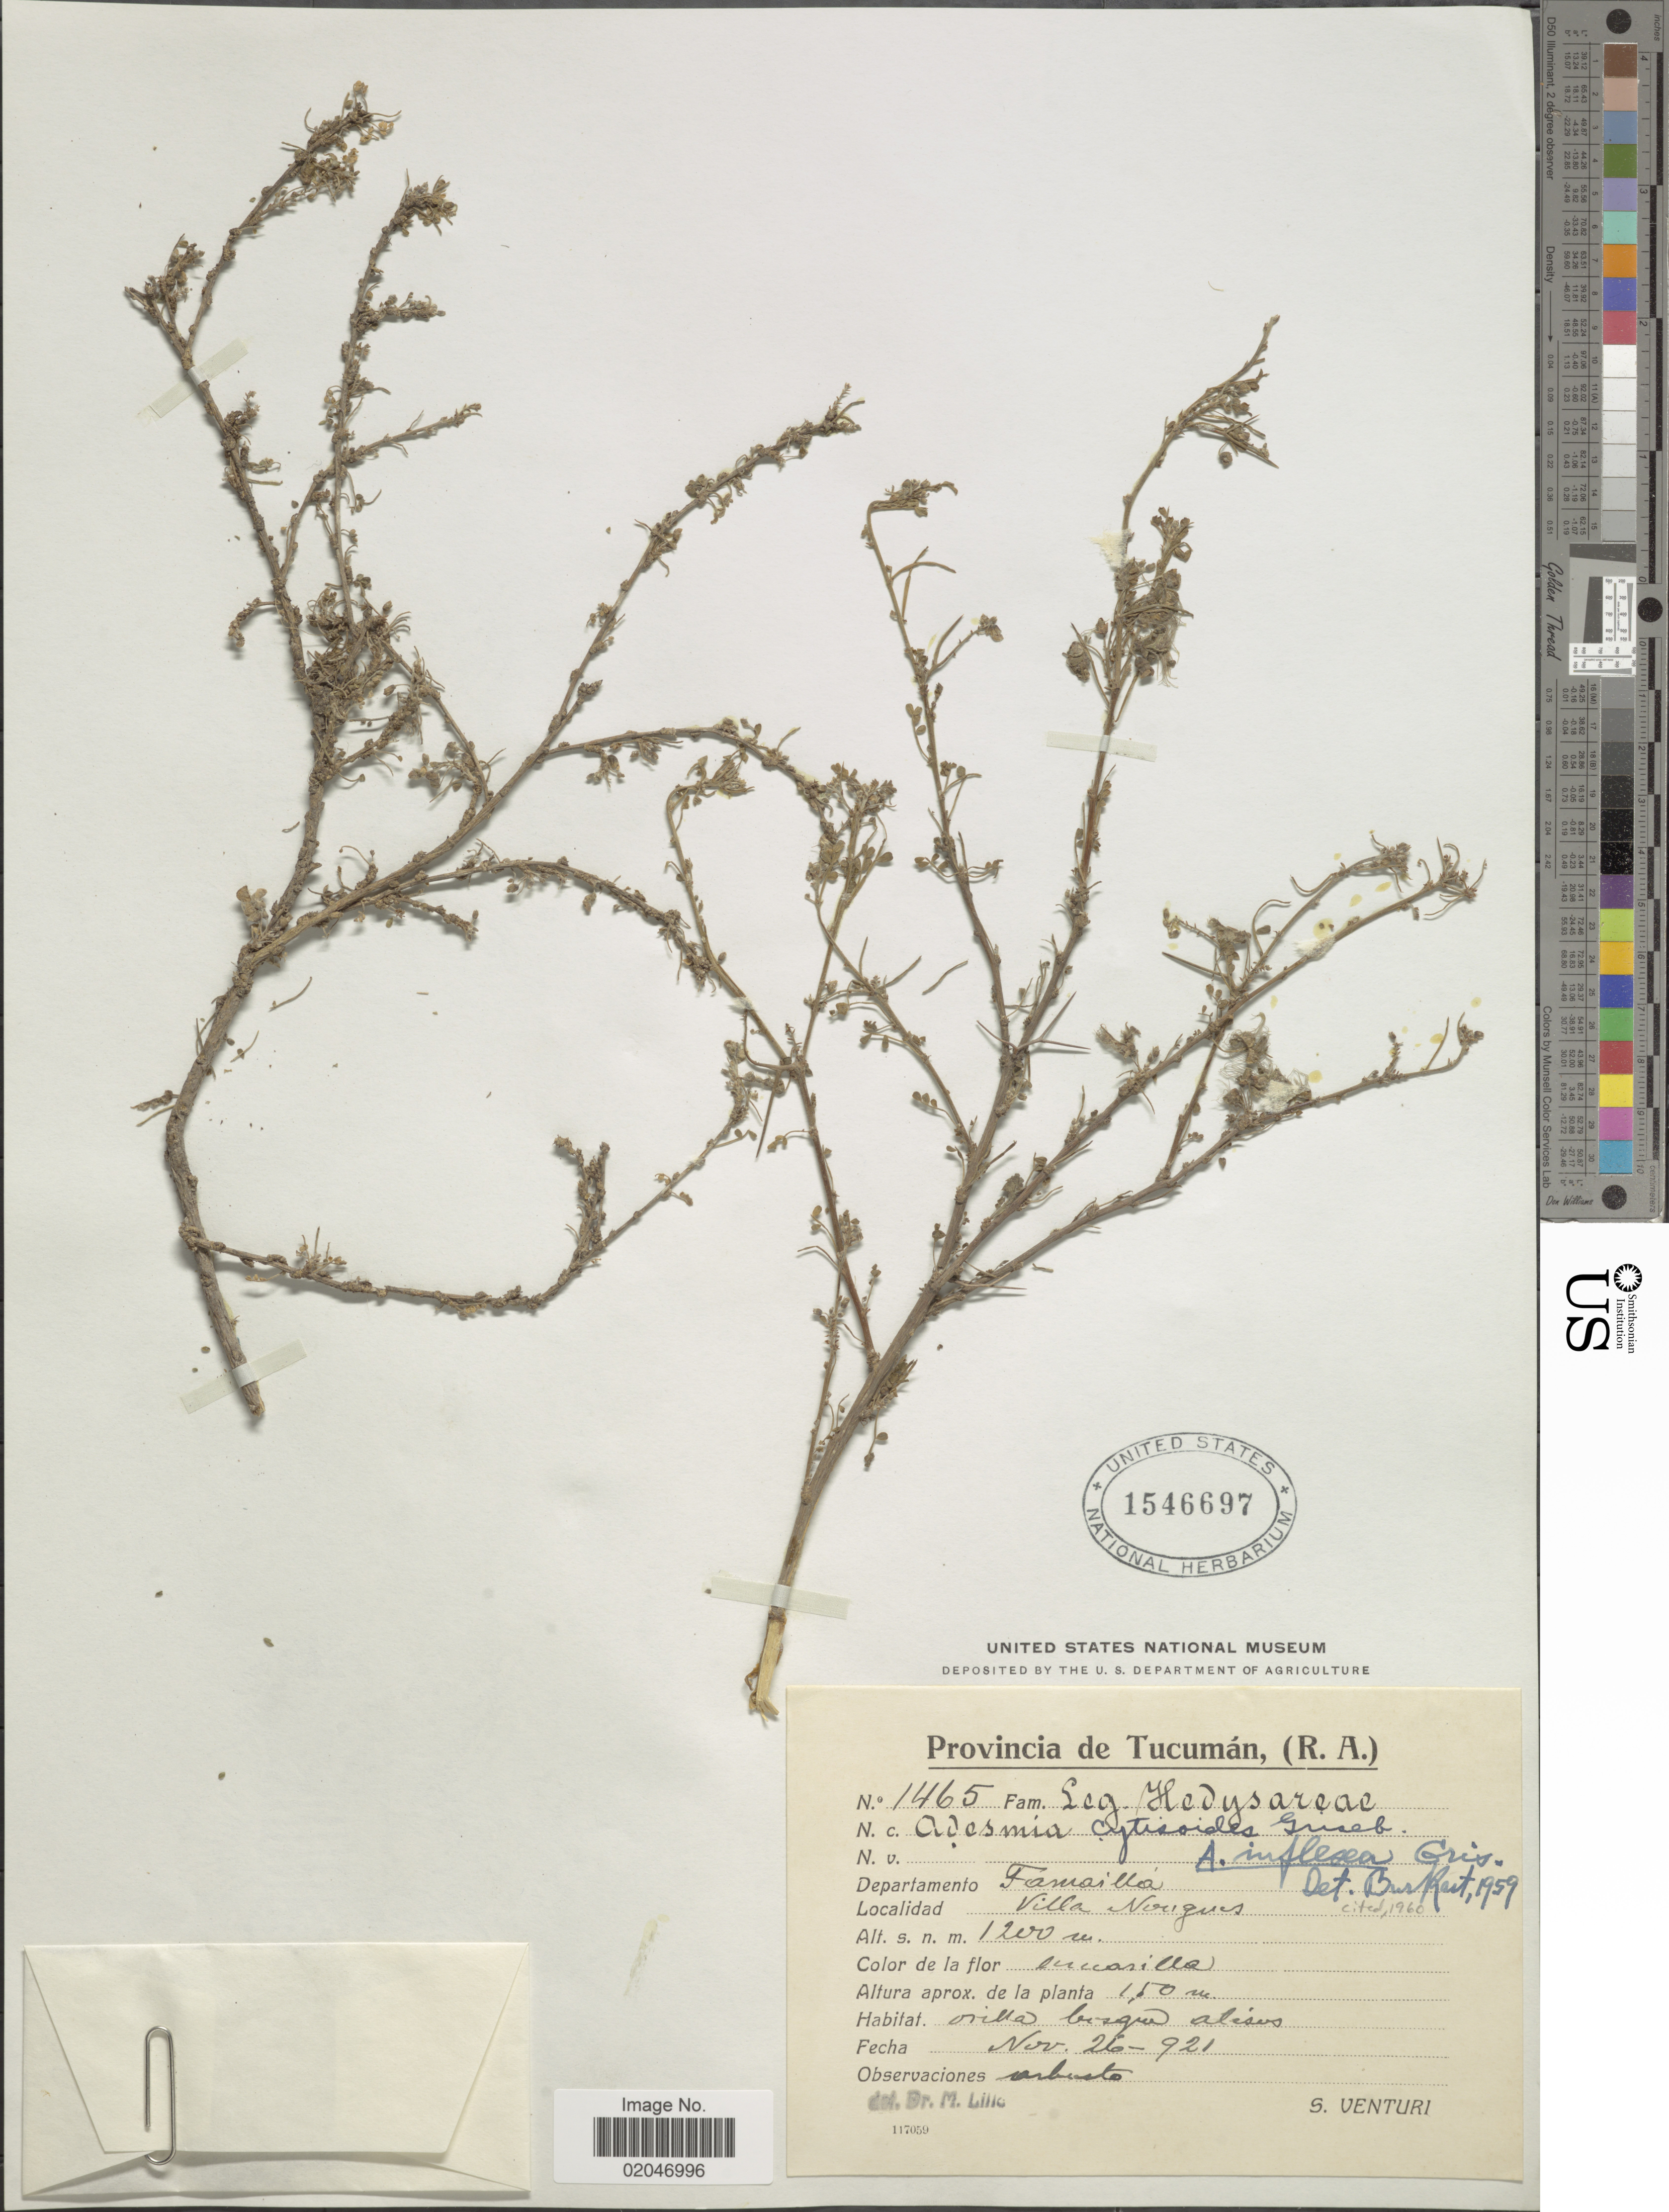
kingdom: Plantae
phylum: Tracheophyta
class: Magnoliopsida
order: Fabales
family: Fabaceae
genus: Adesmia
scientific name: Adesmia inflexa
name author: Griseb.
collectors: S. Venturi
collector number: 1465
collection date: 1921-11-26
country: Argentina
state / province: Tucuman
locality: (R.A.), Departamento Famailla, Villa Nougues.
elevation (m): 1200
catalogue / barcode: US 1546697